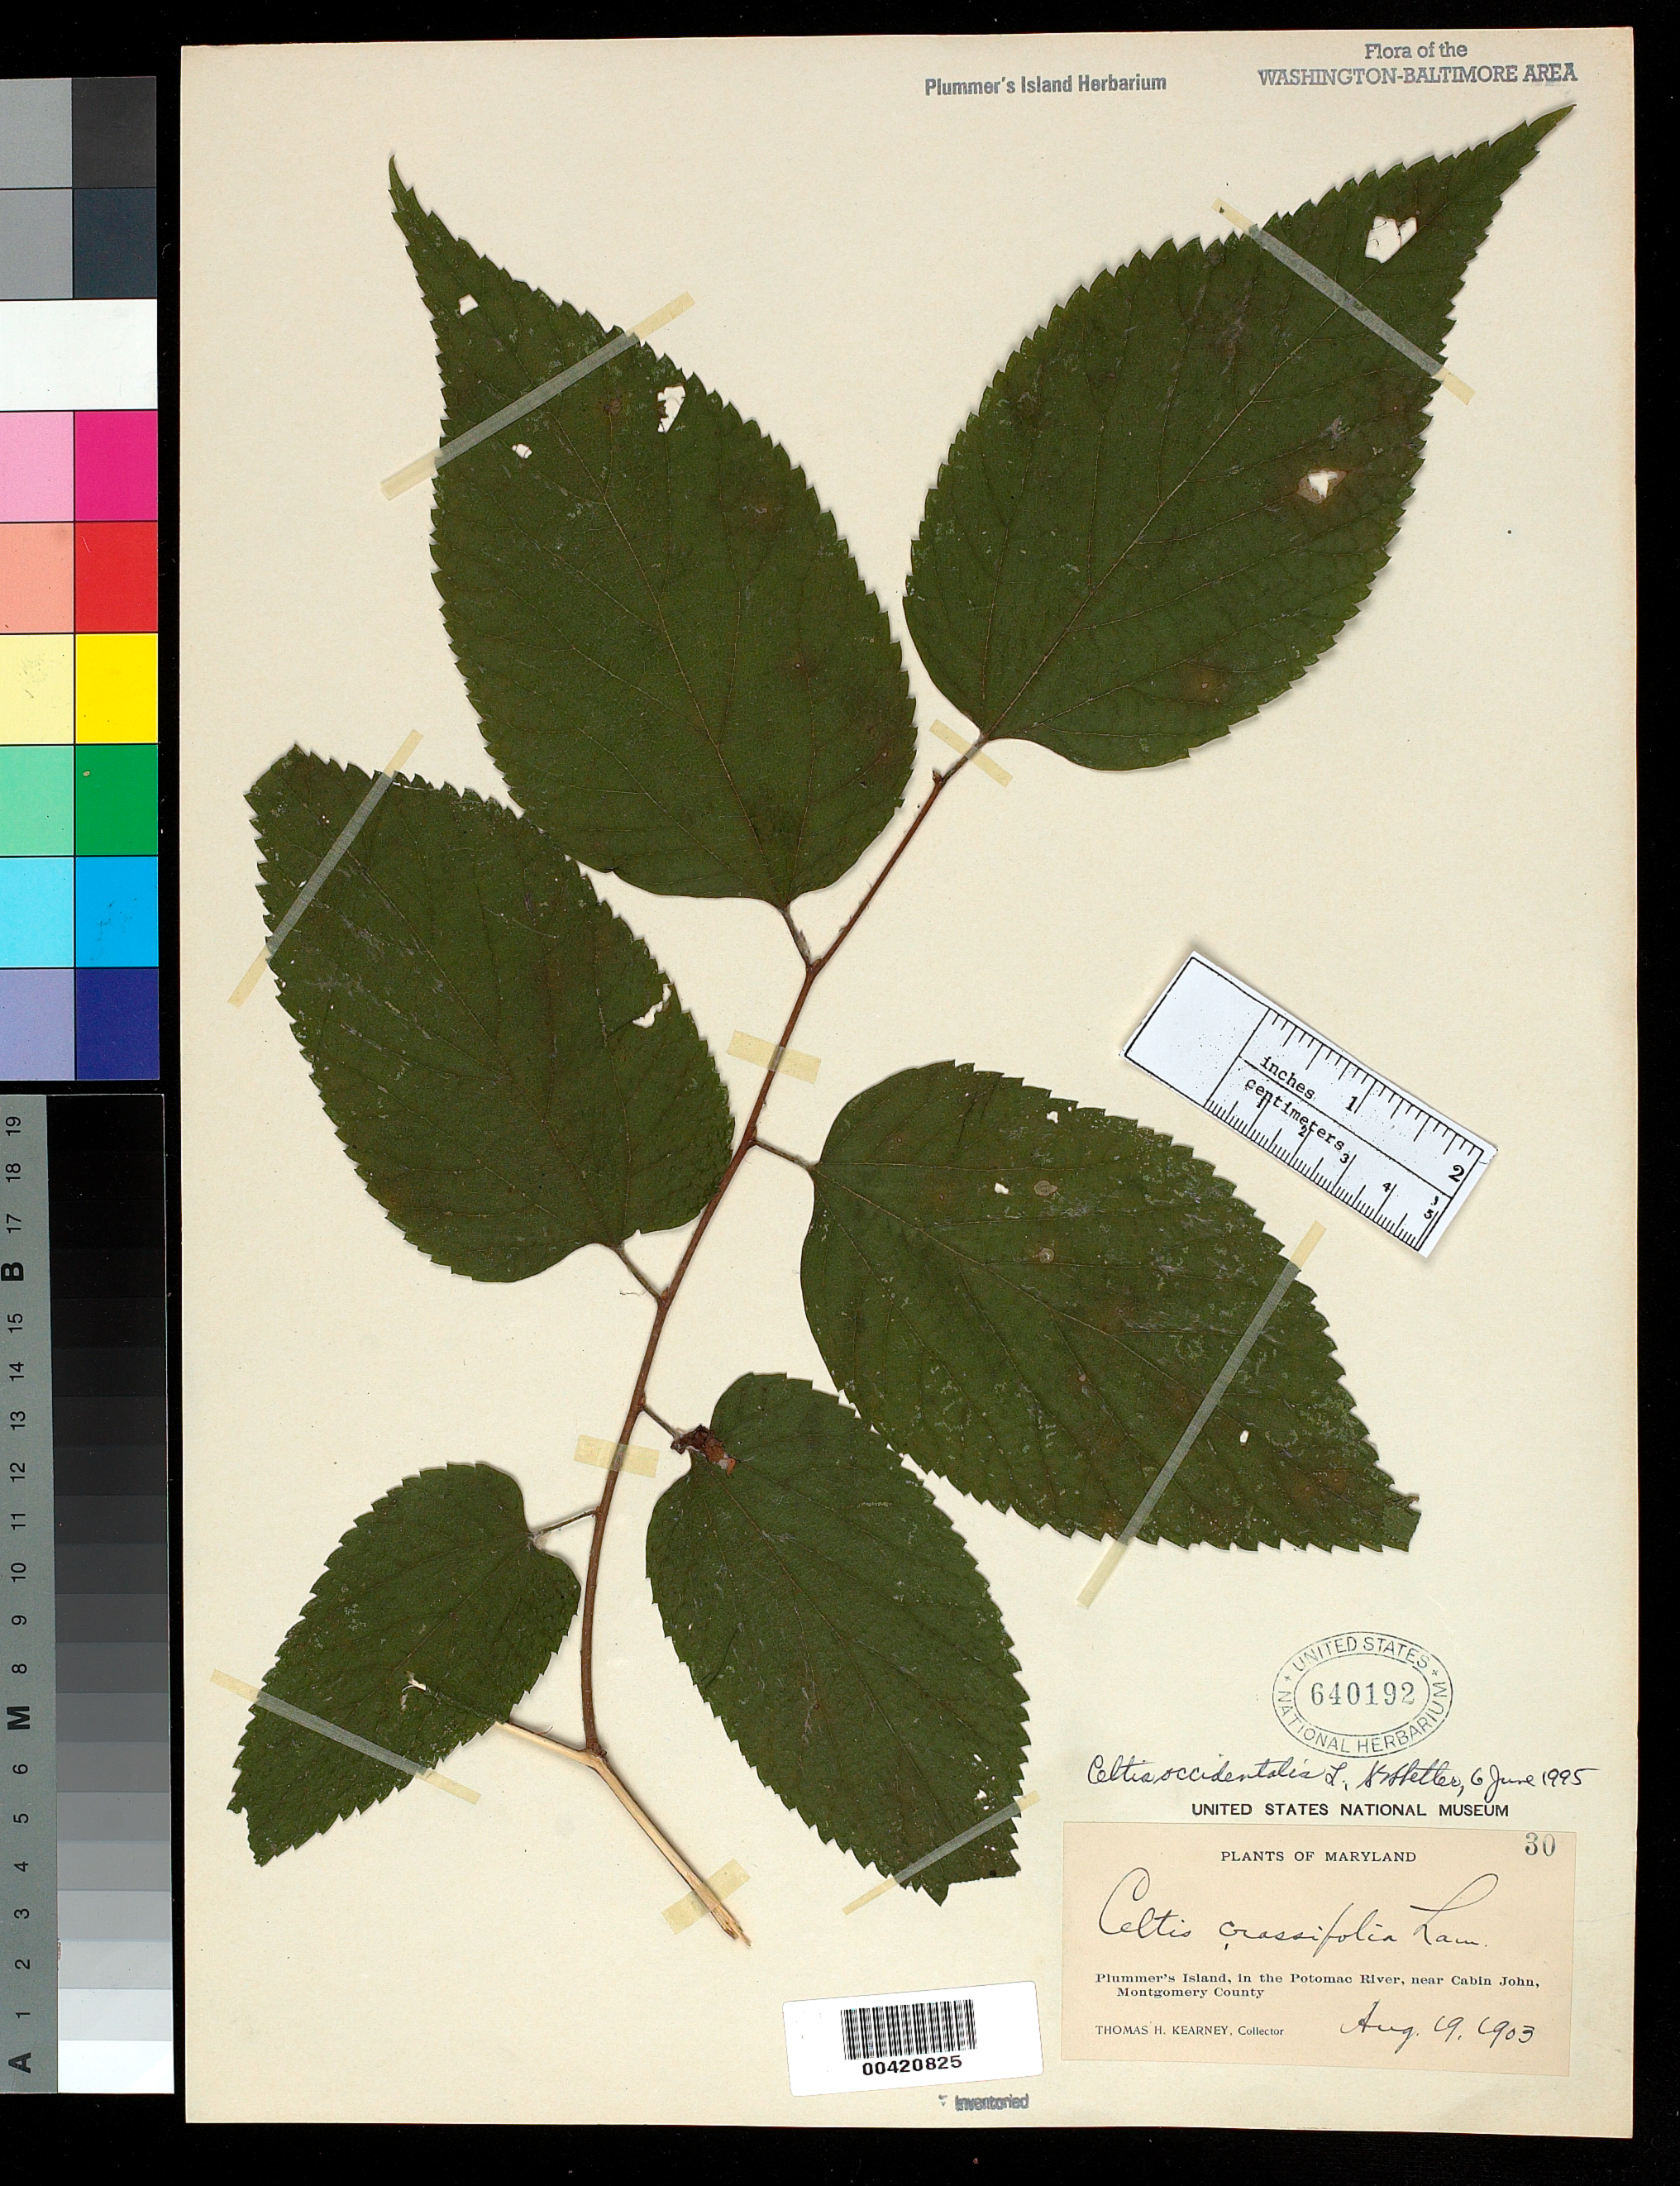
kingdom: Plantae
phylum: Tracheophyta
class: Magnoliopsida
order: Rosales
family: Cannabaceae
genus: Celtis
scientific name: Celtis occidentalis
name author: L.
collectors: T. H. Kearney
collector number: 30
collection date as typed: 19 Aug 1903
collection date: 1903-08-19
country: United States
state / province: Maryland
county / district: Montgomery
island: Plummers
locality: Plummer's Island C. & O. Canal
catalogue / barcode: US 640192